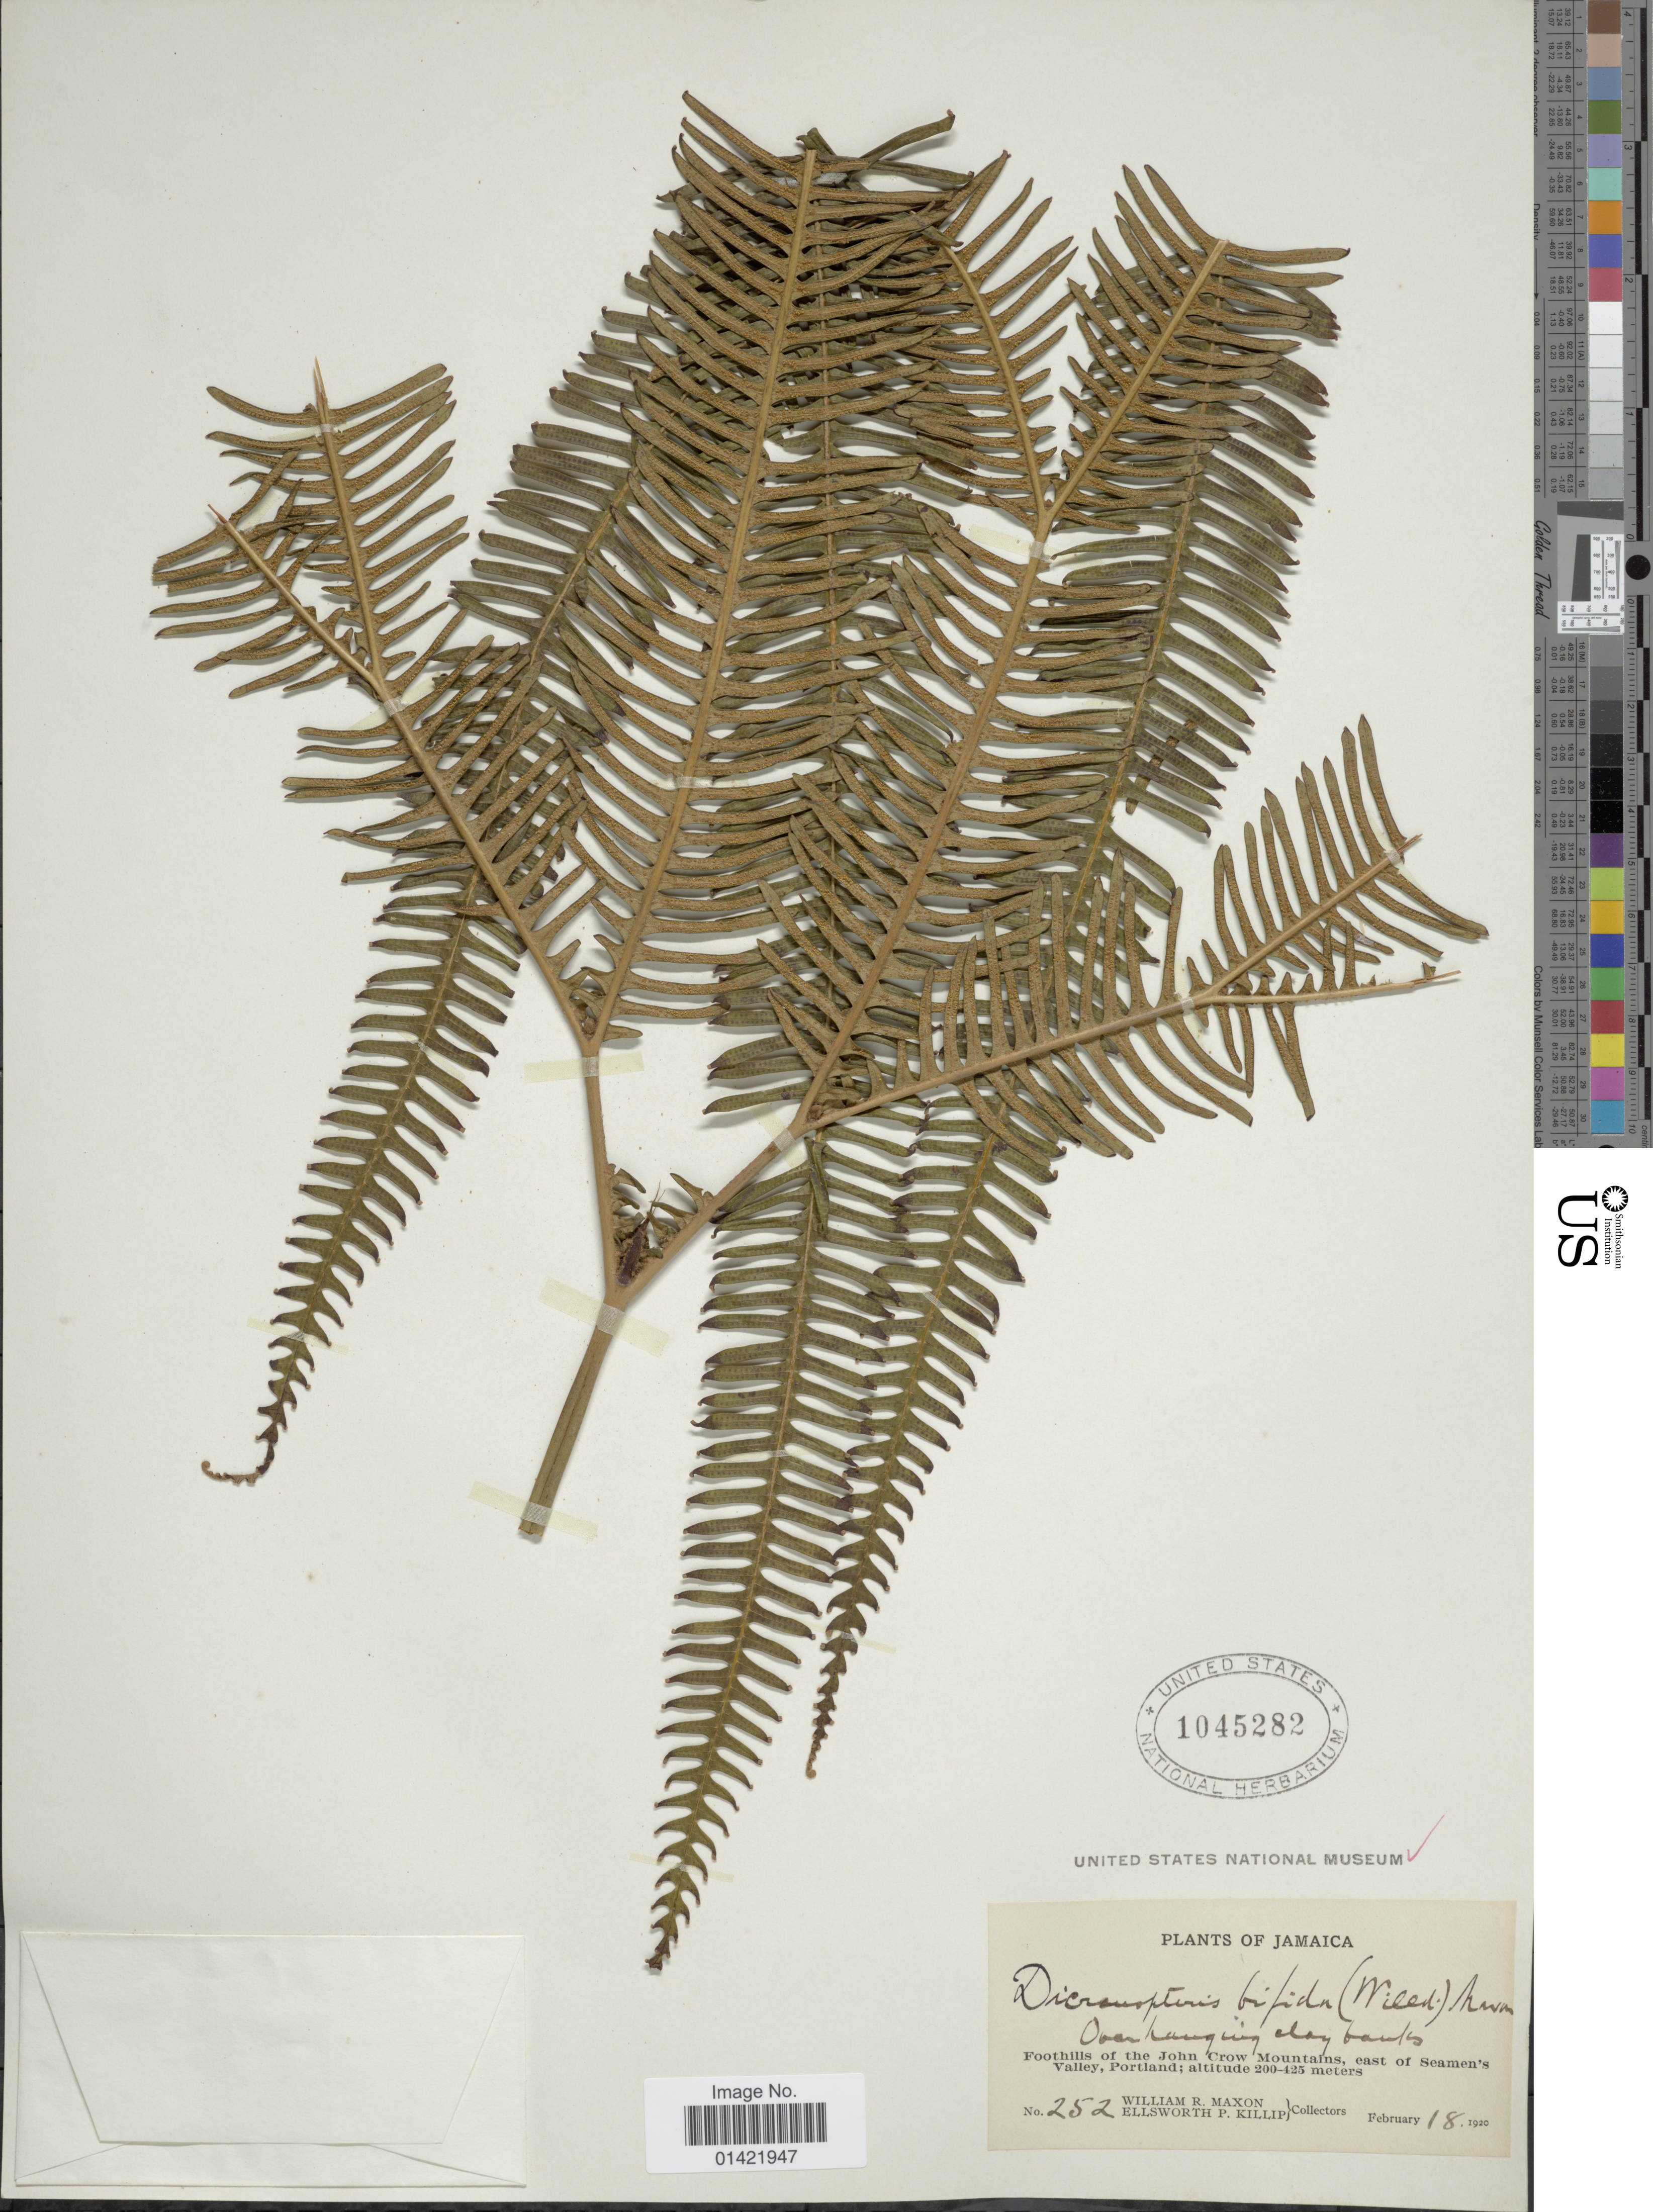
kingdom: Plantae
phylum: Tracheophyta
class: Polypodiopsida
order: Gleicheniales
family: Gleicheniaceae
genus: Sticherus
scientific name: Sticherus bifidus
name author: (Willd.) Ching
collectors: W. R. Maxon & E. P. Killip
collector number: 252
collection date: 1920-02-18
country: Jamaica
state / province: Portland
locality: Foothills of the John Crow Mountains, east of Seamen's Valley.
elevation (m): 200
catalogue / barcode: US 1045282